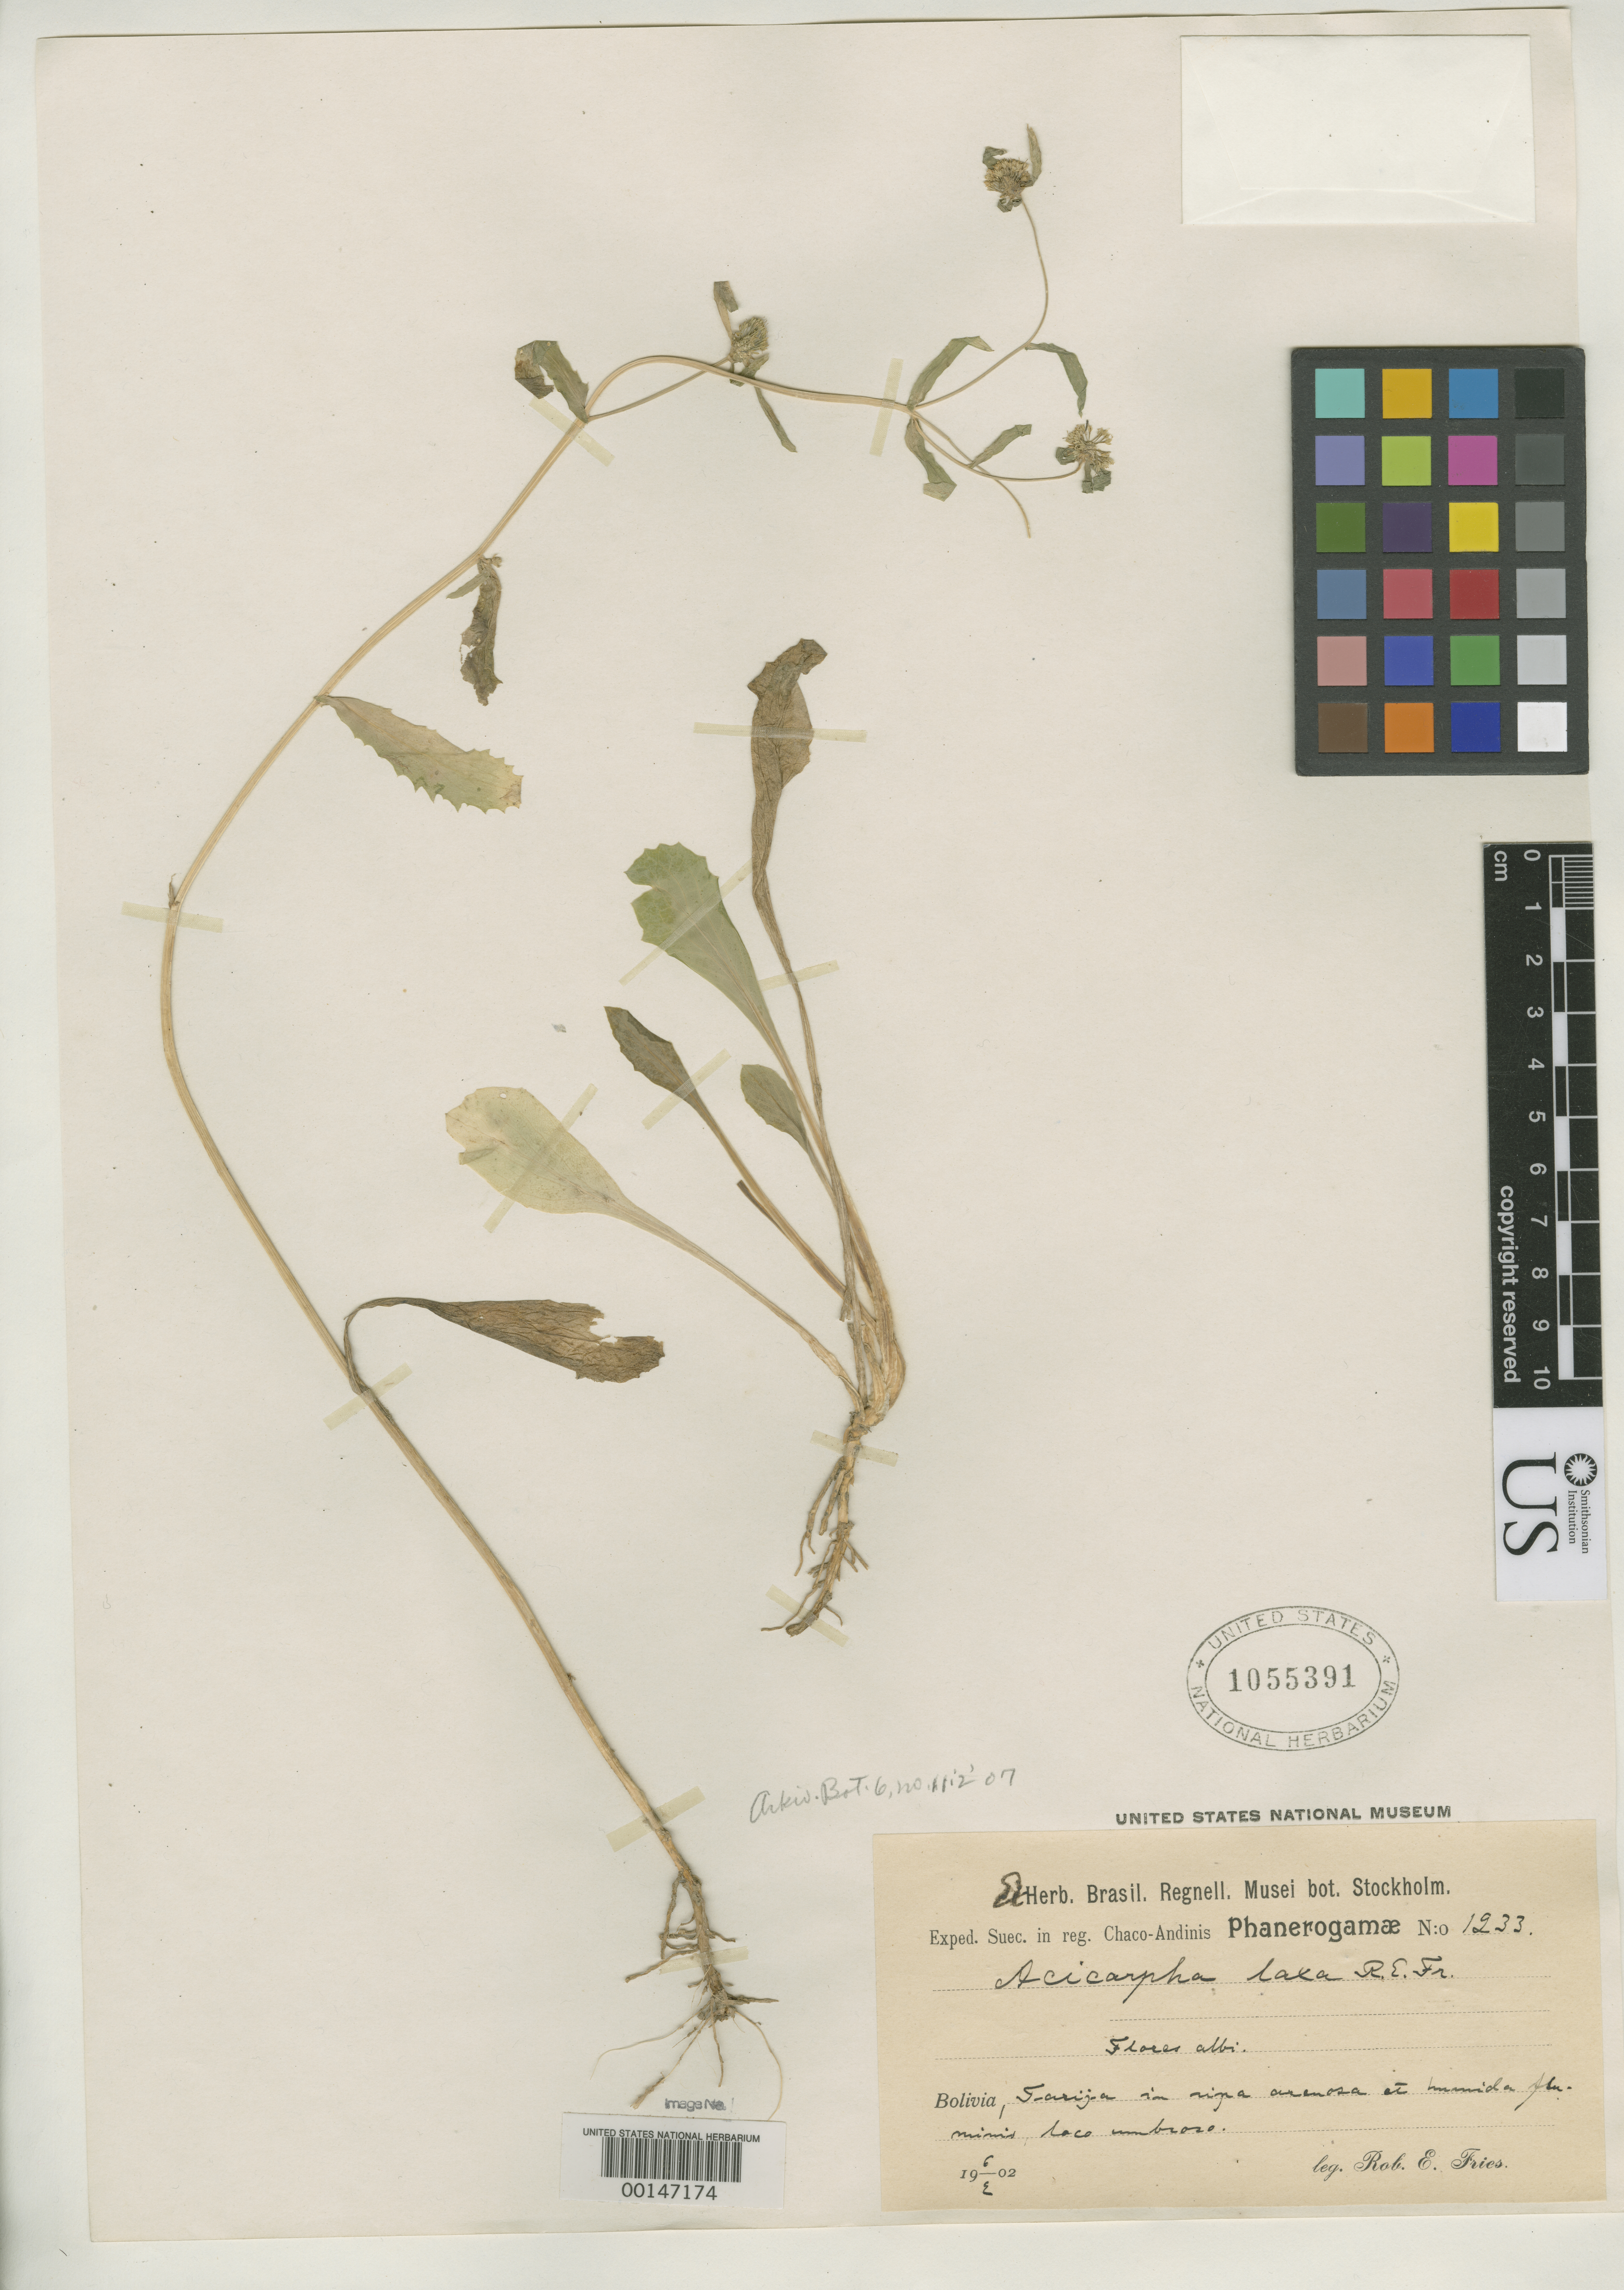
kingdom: Plantae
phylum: Tracheophyta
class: Magnoliopsida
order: Asterales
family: Calyceraceae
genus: Acicarpha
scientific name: Acicarpha laxa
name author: R.E. Fr.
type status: Isosyntype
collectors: R. E. Fries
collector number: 1233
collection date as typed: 06 Feb 1902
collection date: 1902-02-06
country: Bolivia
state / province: Tarija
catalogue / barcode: US 1055391